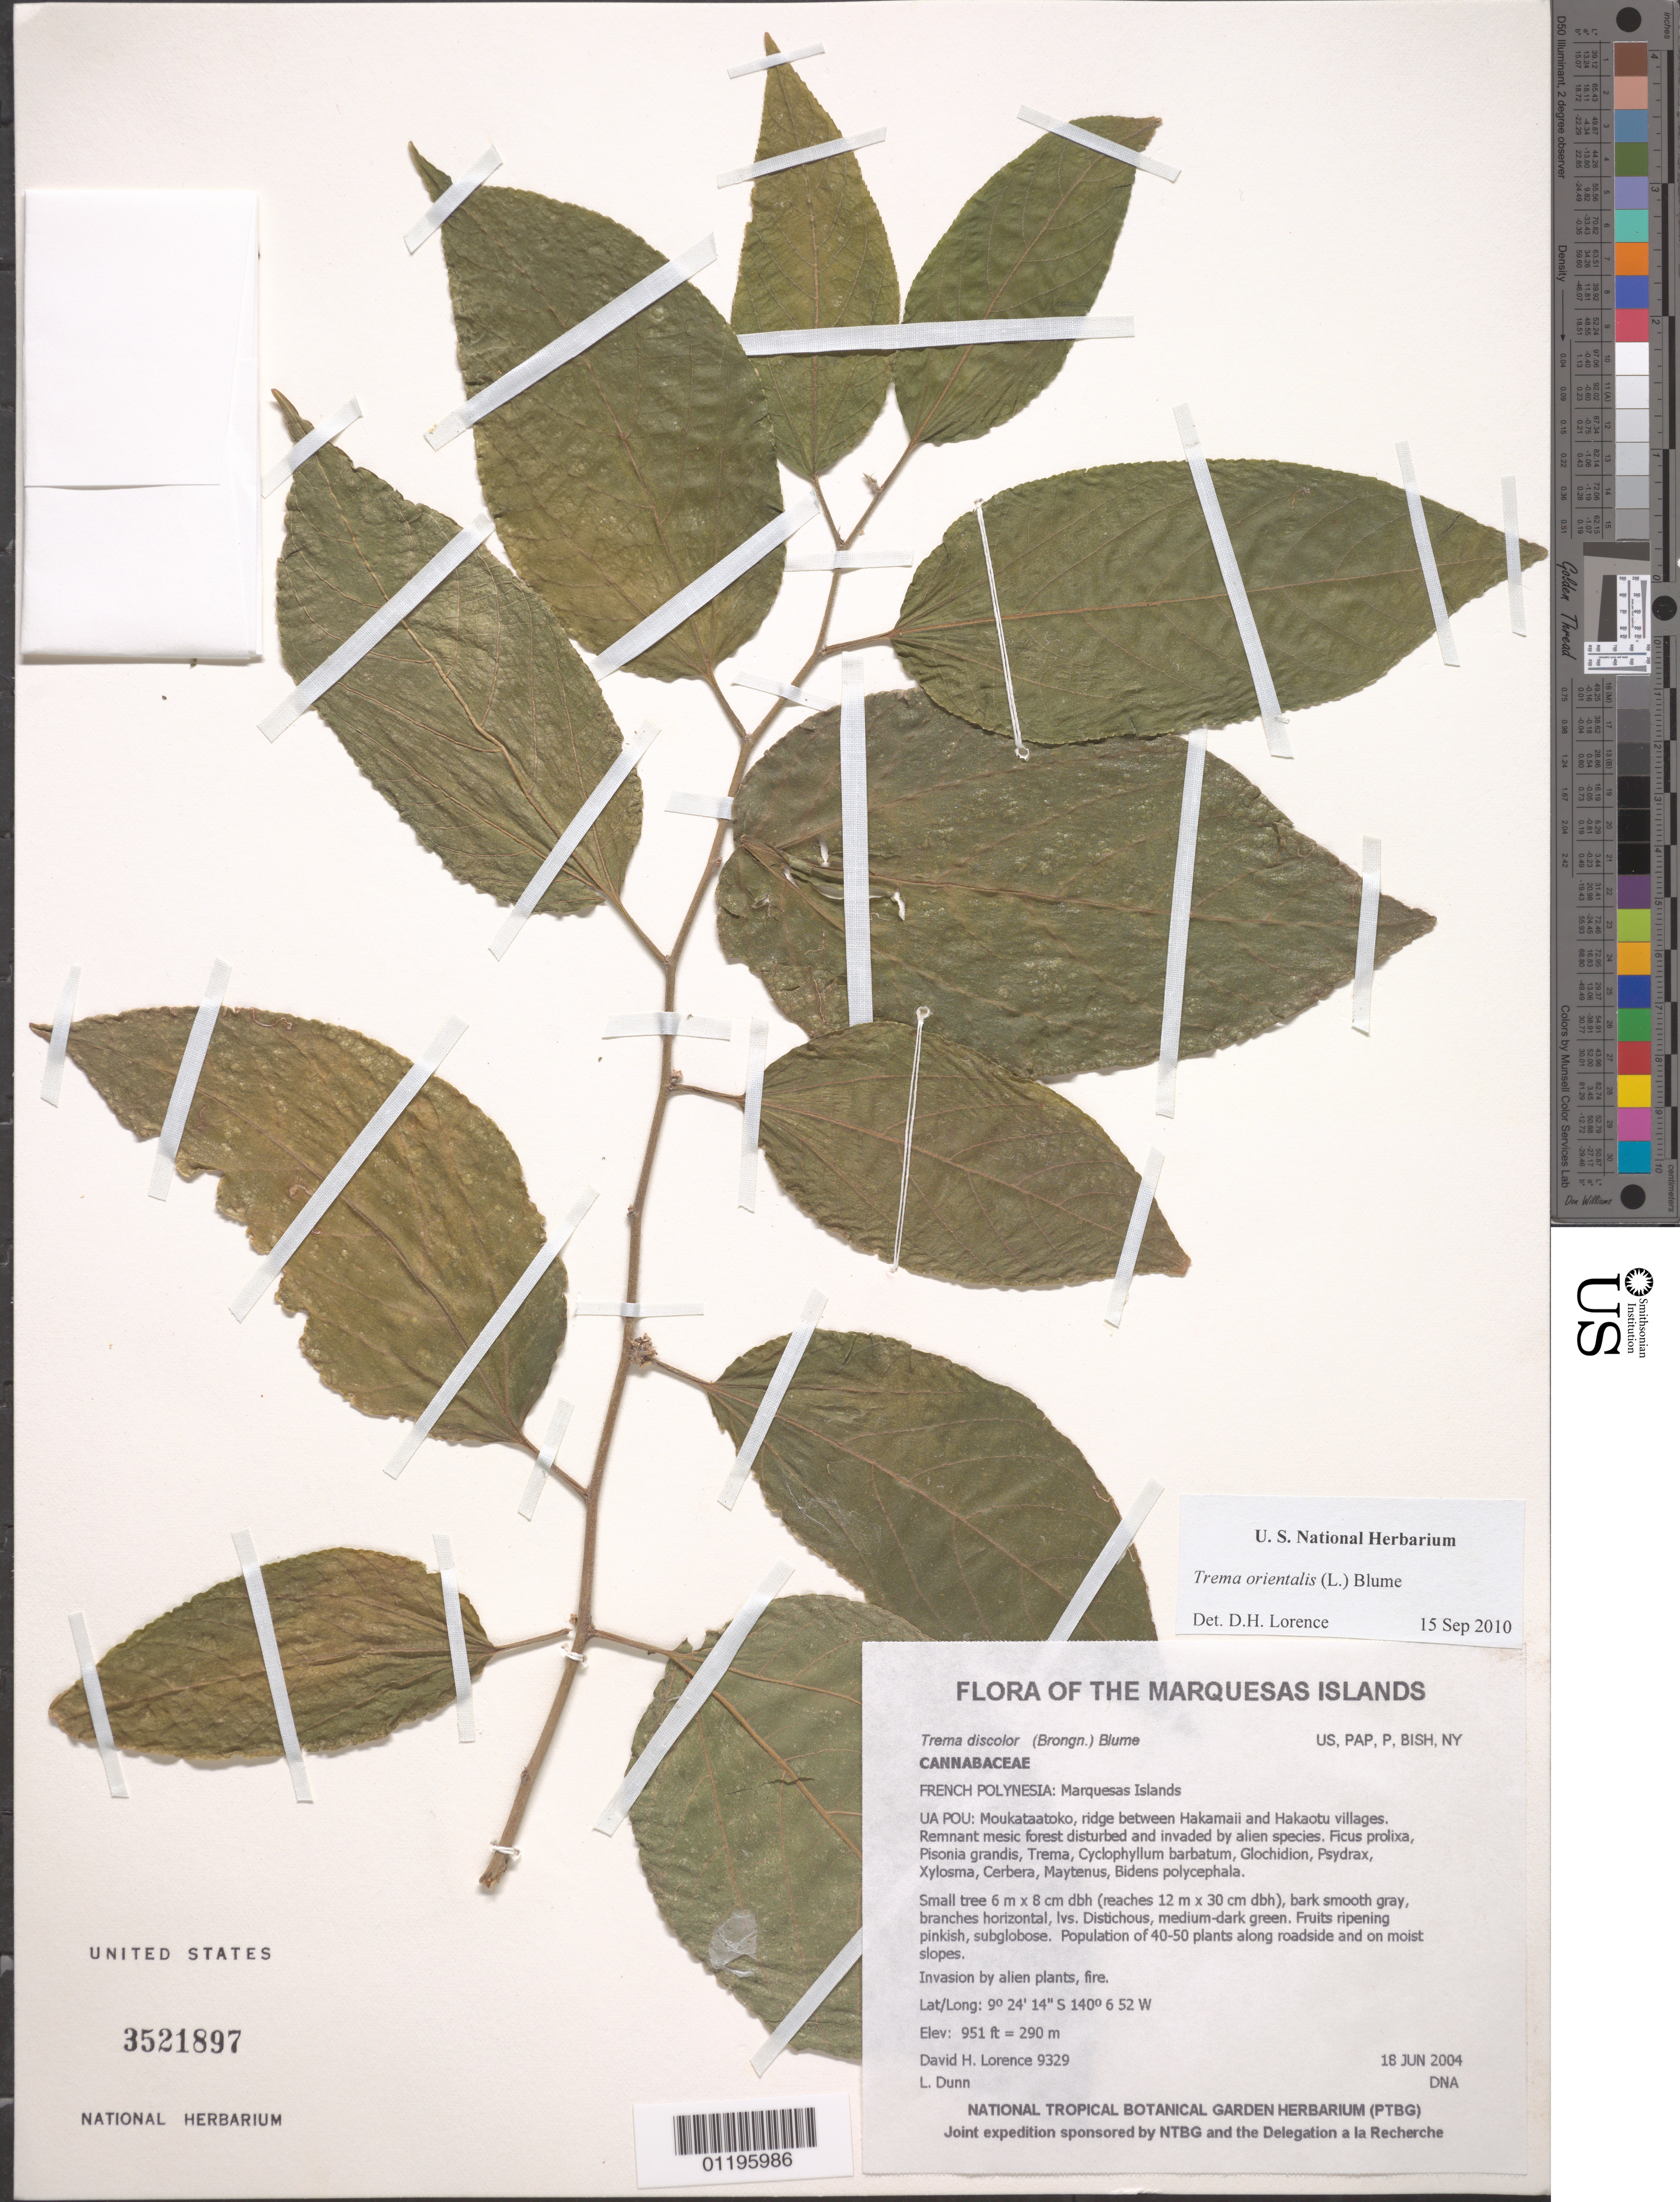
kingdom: Plantae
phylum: Tracheophyta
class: Magnoliopsida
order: Rosales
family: Cannabaceae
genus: Trema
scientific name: Trema orientale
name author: (L.) Blume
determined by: Lorence, David H., (PTBG), National Tropical Botanical Garden (UNITED STATES)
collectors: D. Lorence & L. Dunn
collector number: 9329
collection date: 2004-06-18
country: French Polynesia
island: Ua Pou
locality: Moukataatoko, ridge between Hakamaii and Hakaotu villages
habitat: Remnant mesic forest disturbed and invaded by alien species. Population of 40-50 plants along roadside and on moist slopes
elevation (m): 290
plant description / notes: Invasion by alien plants, fire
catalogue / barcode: US 3521897